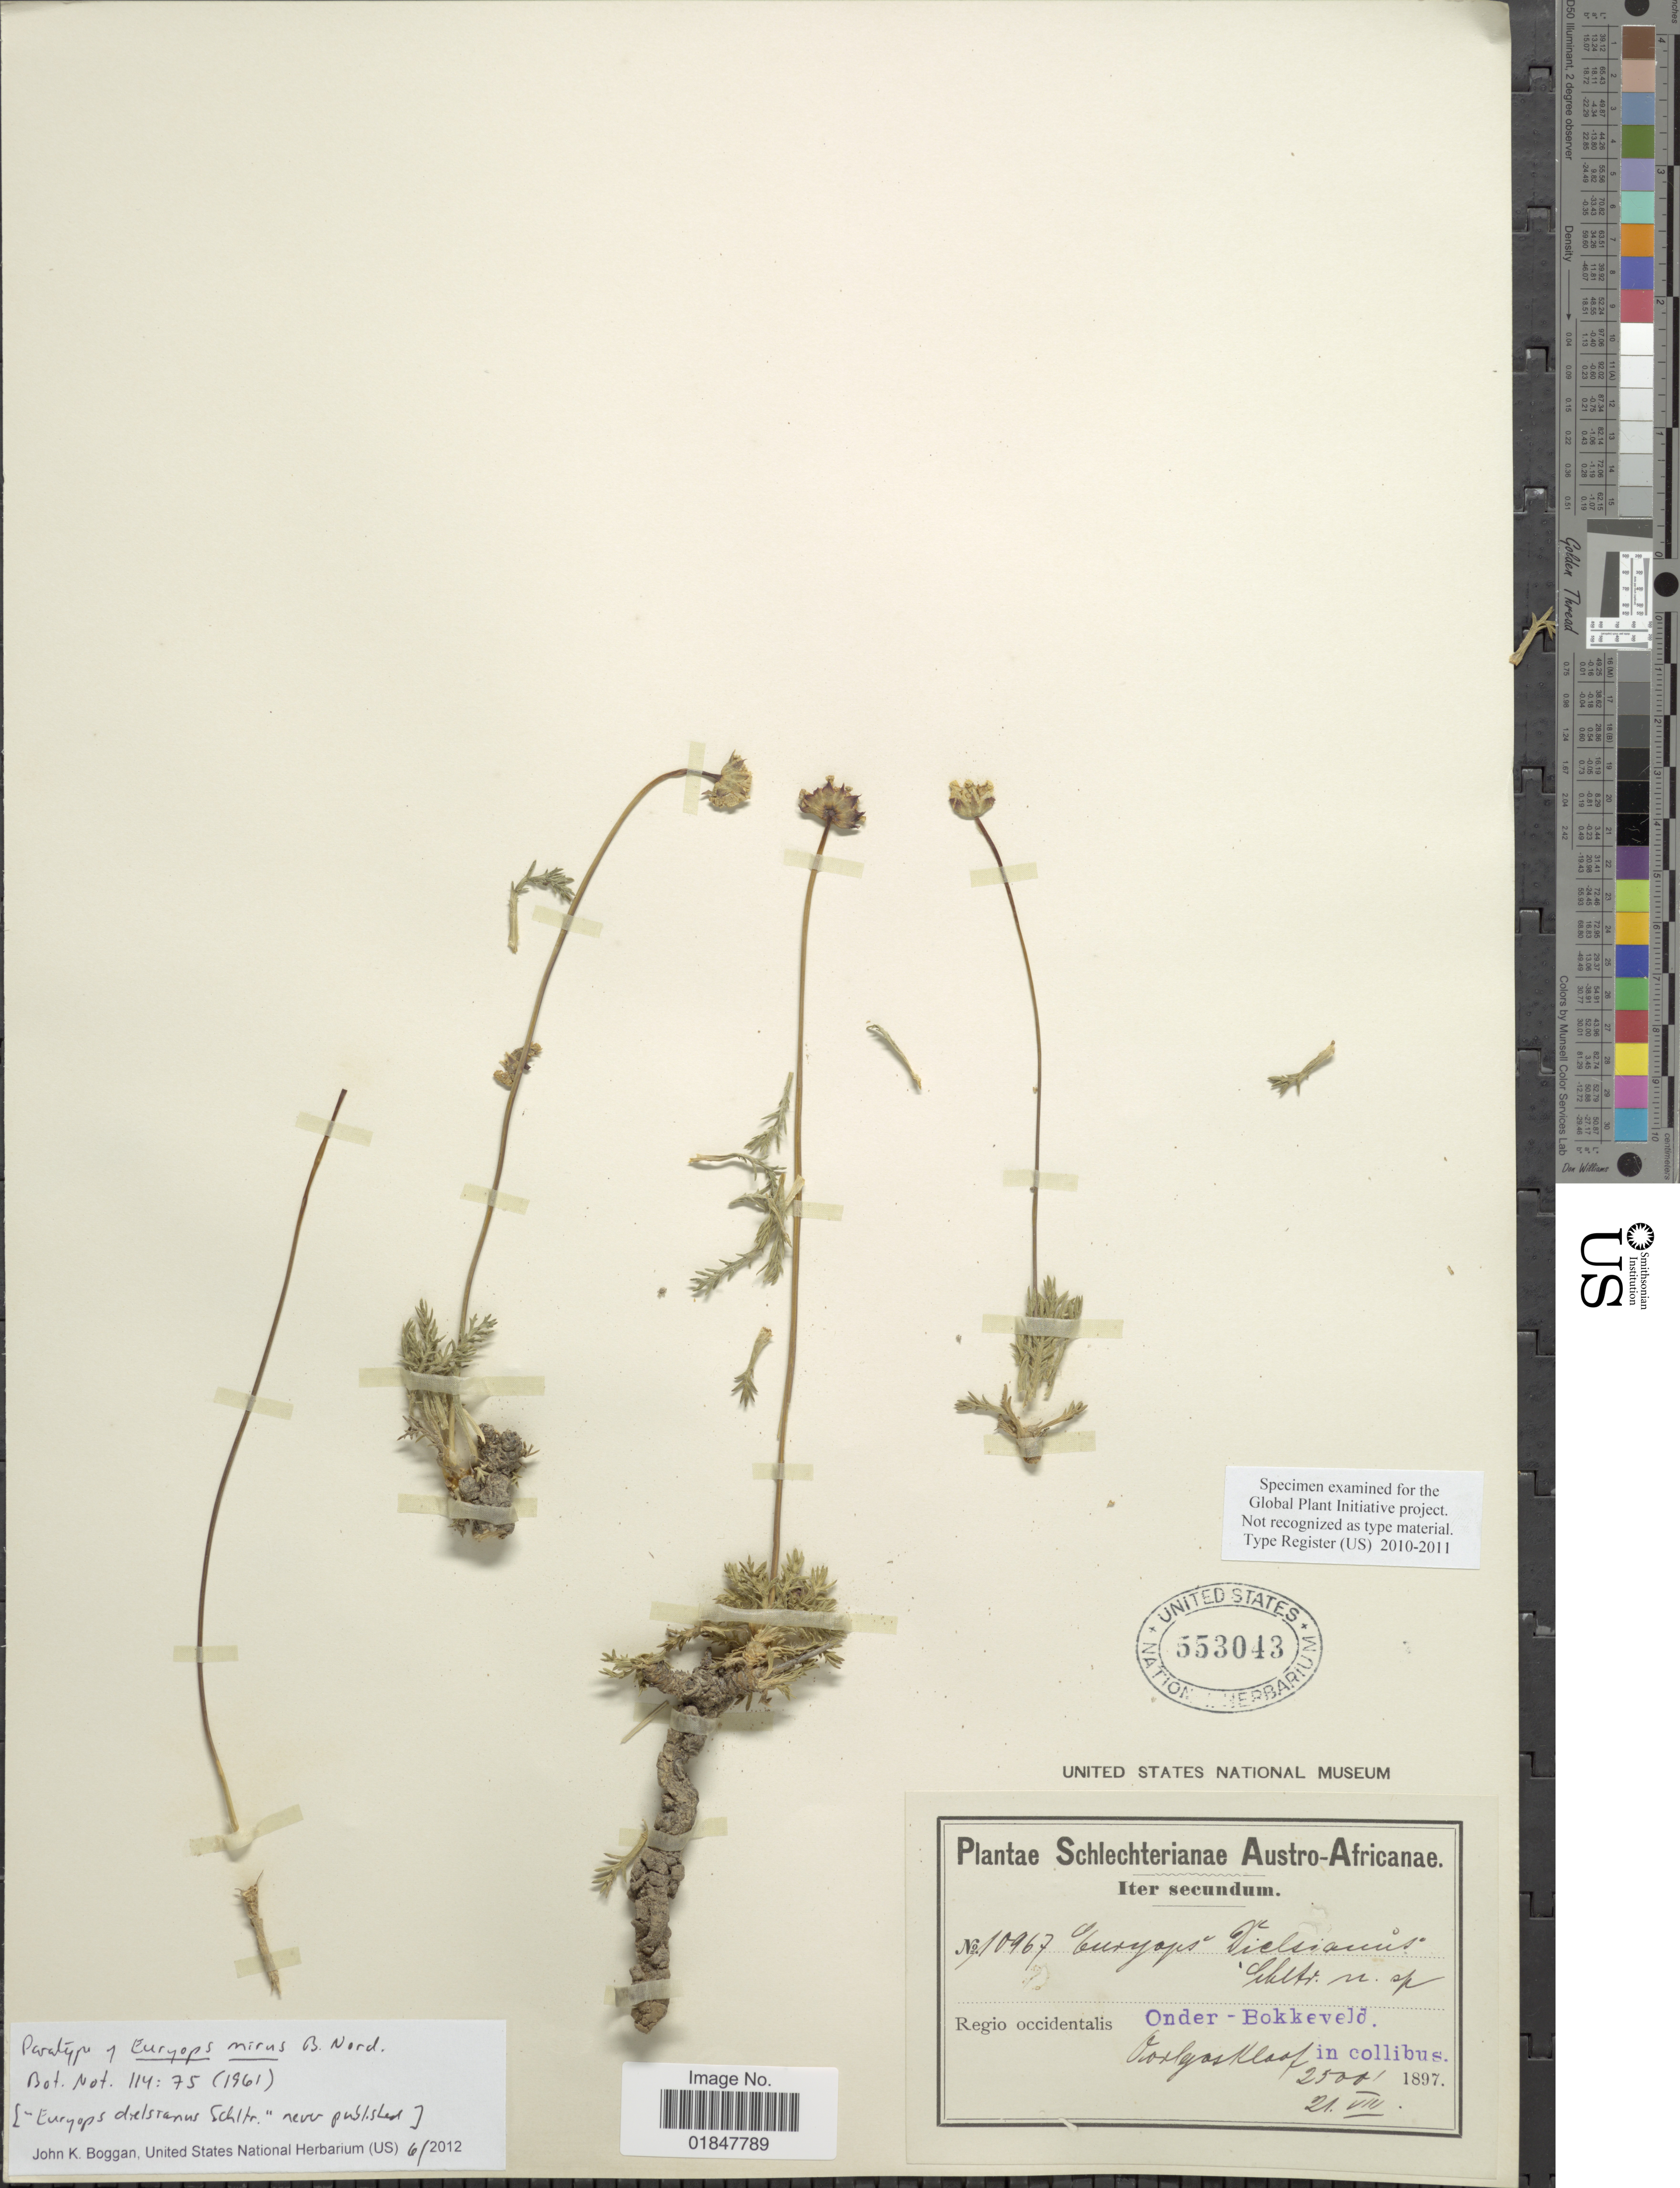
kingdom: Plantae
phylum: Tracheophyta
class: Magnoliopsida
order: Asterales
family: Asteraceae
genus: Euryops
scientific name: Euryops sp.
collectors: Schlechter, --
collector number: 10967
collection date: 1897-12-21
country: South Africa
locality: Austro-Africanae, Onder - Bokkeveld in collibus, Regio occidentalis [illegible text]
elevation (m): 762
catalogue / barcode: US 553043